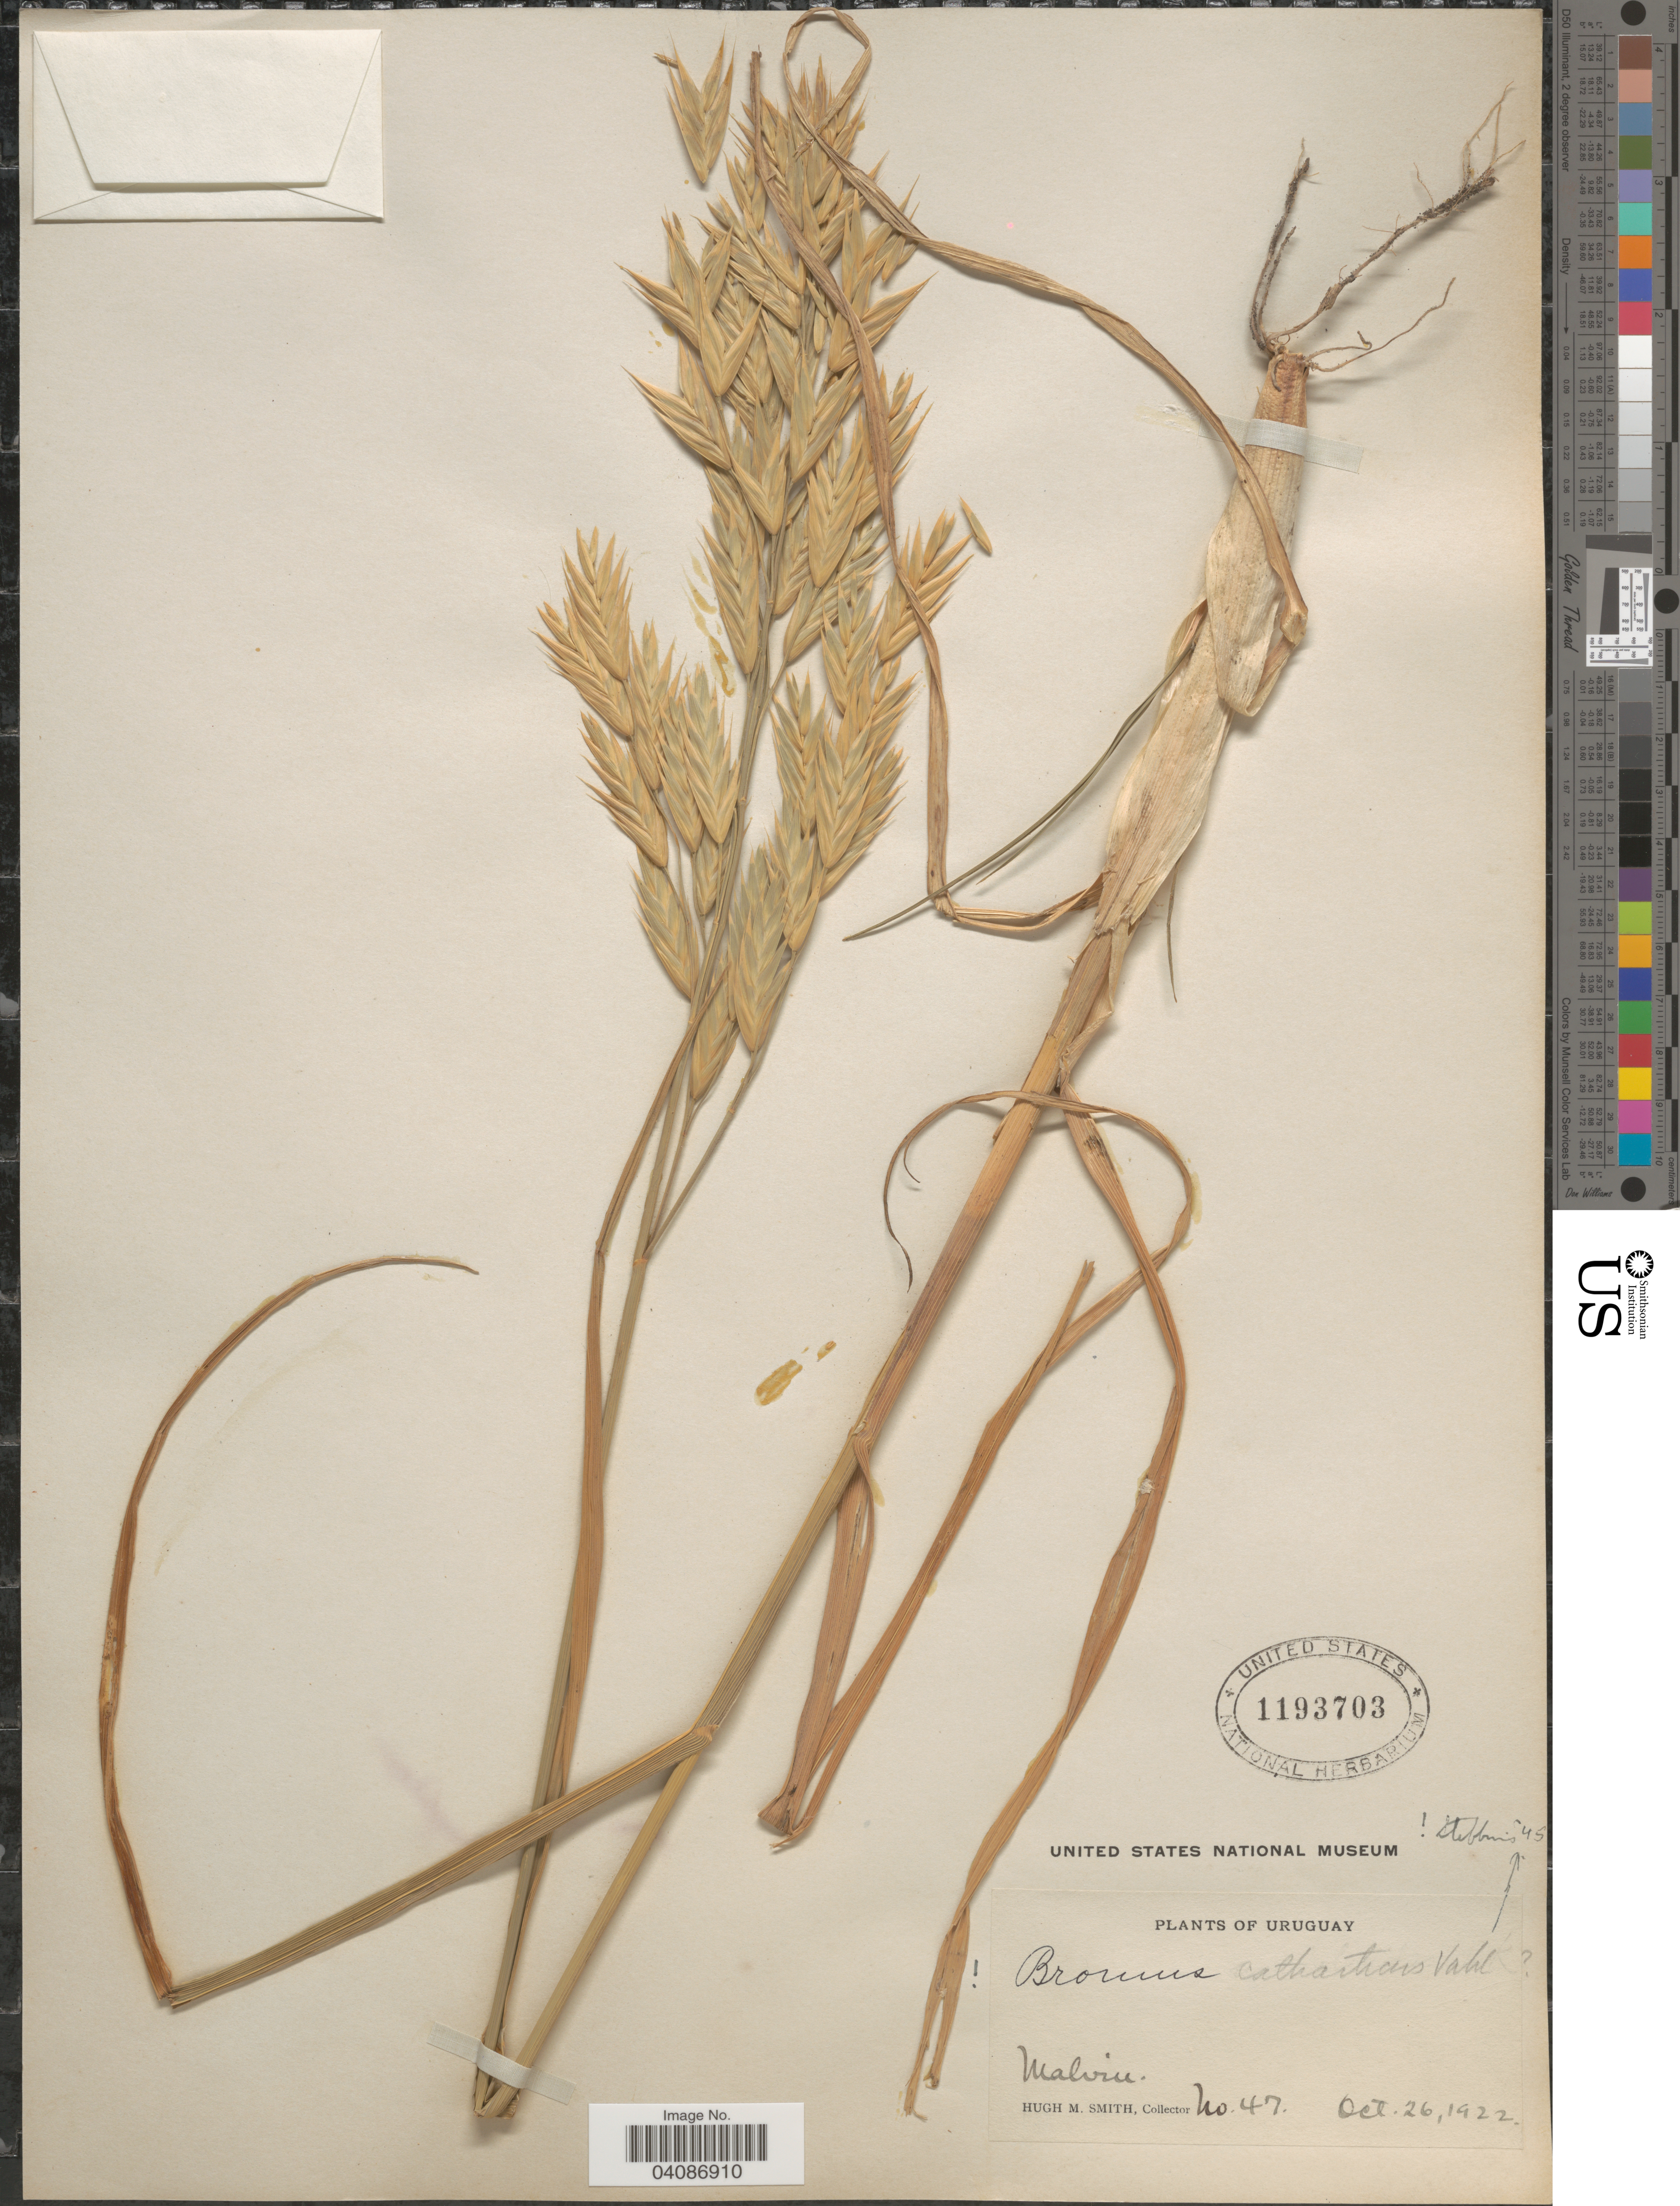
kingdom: Plantae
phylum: Tracheophyta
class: Liliopsida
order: Poales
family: Poaceae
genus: Bromus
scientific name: Bromus catharticus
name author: Vahl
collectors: H. M. Smith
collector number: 47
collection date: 1922-10-26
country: Uruguay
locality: Malvin.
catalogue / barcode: US 1193703